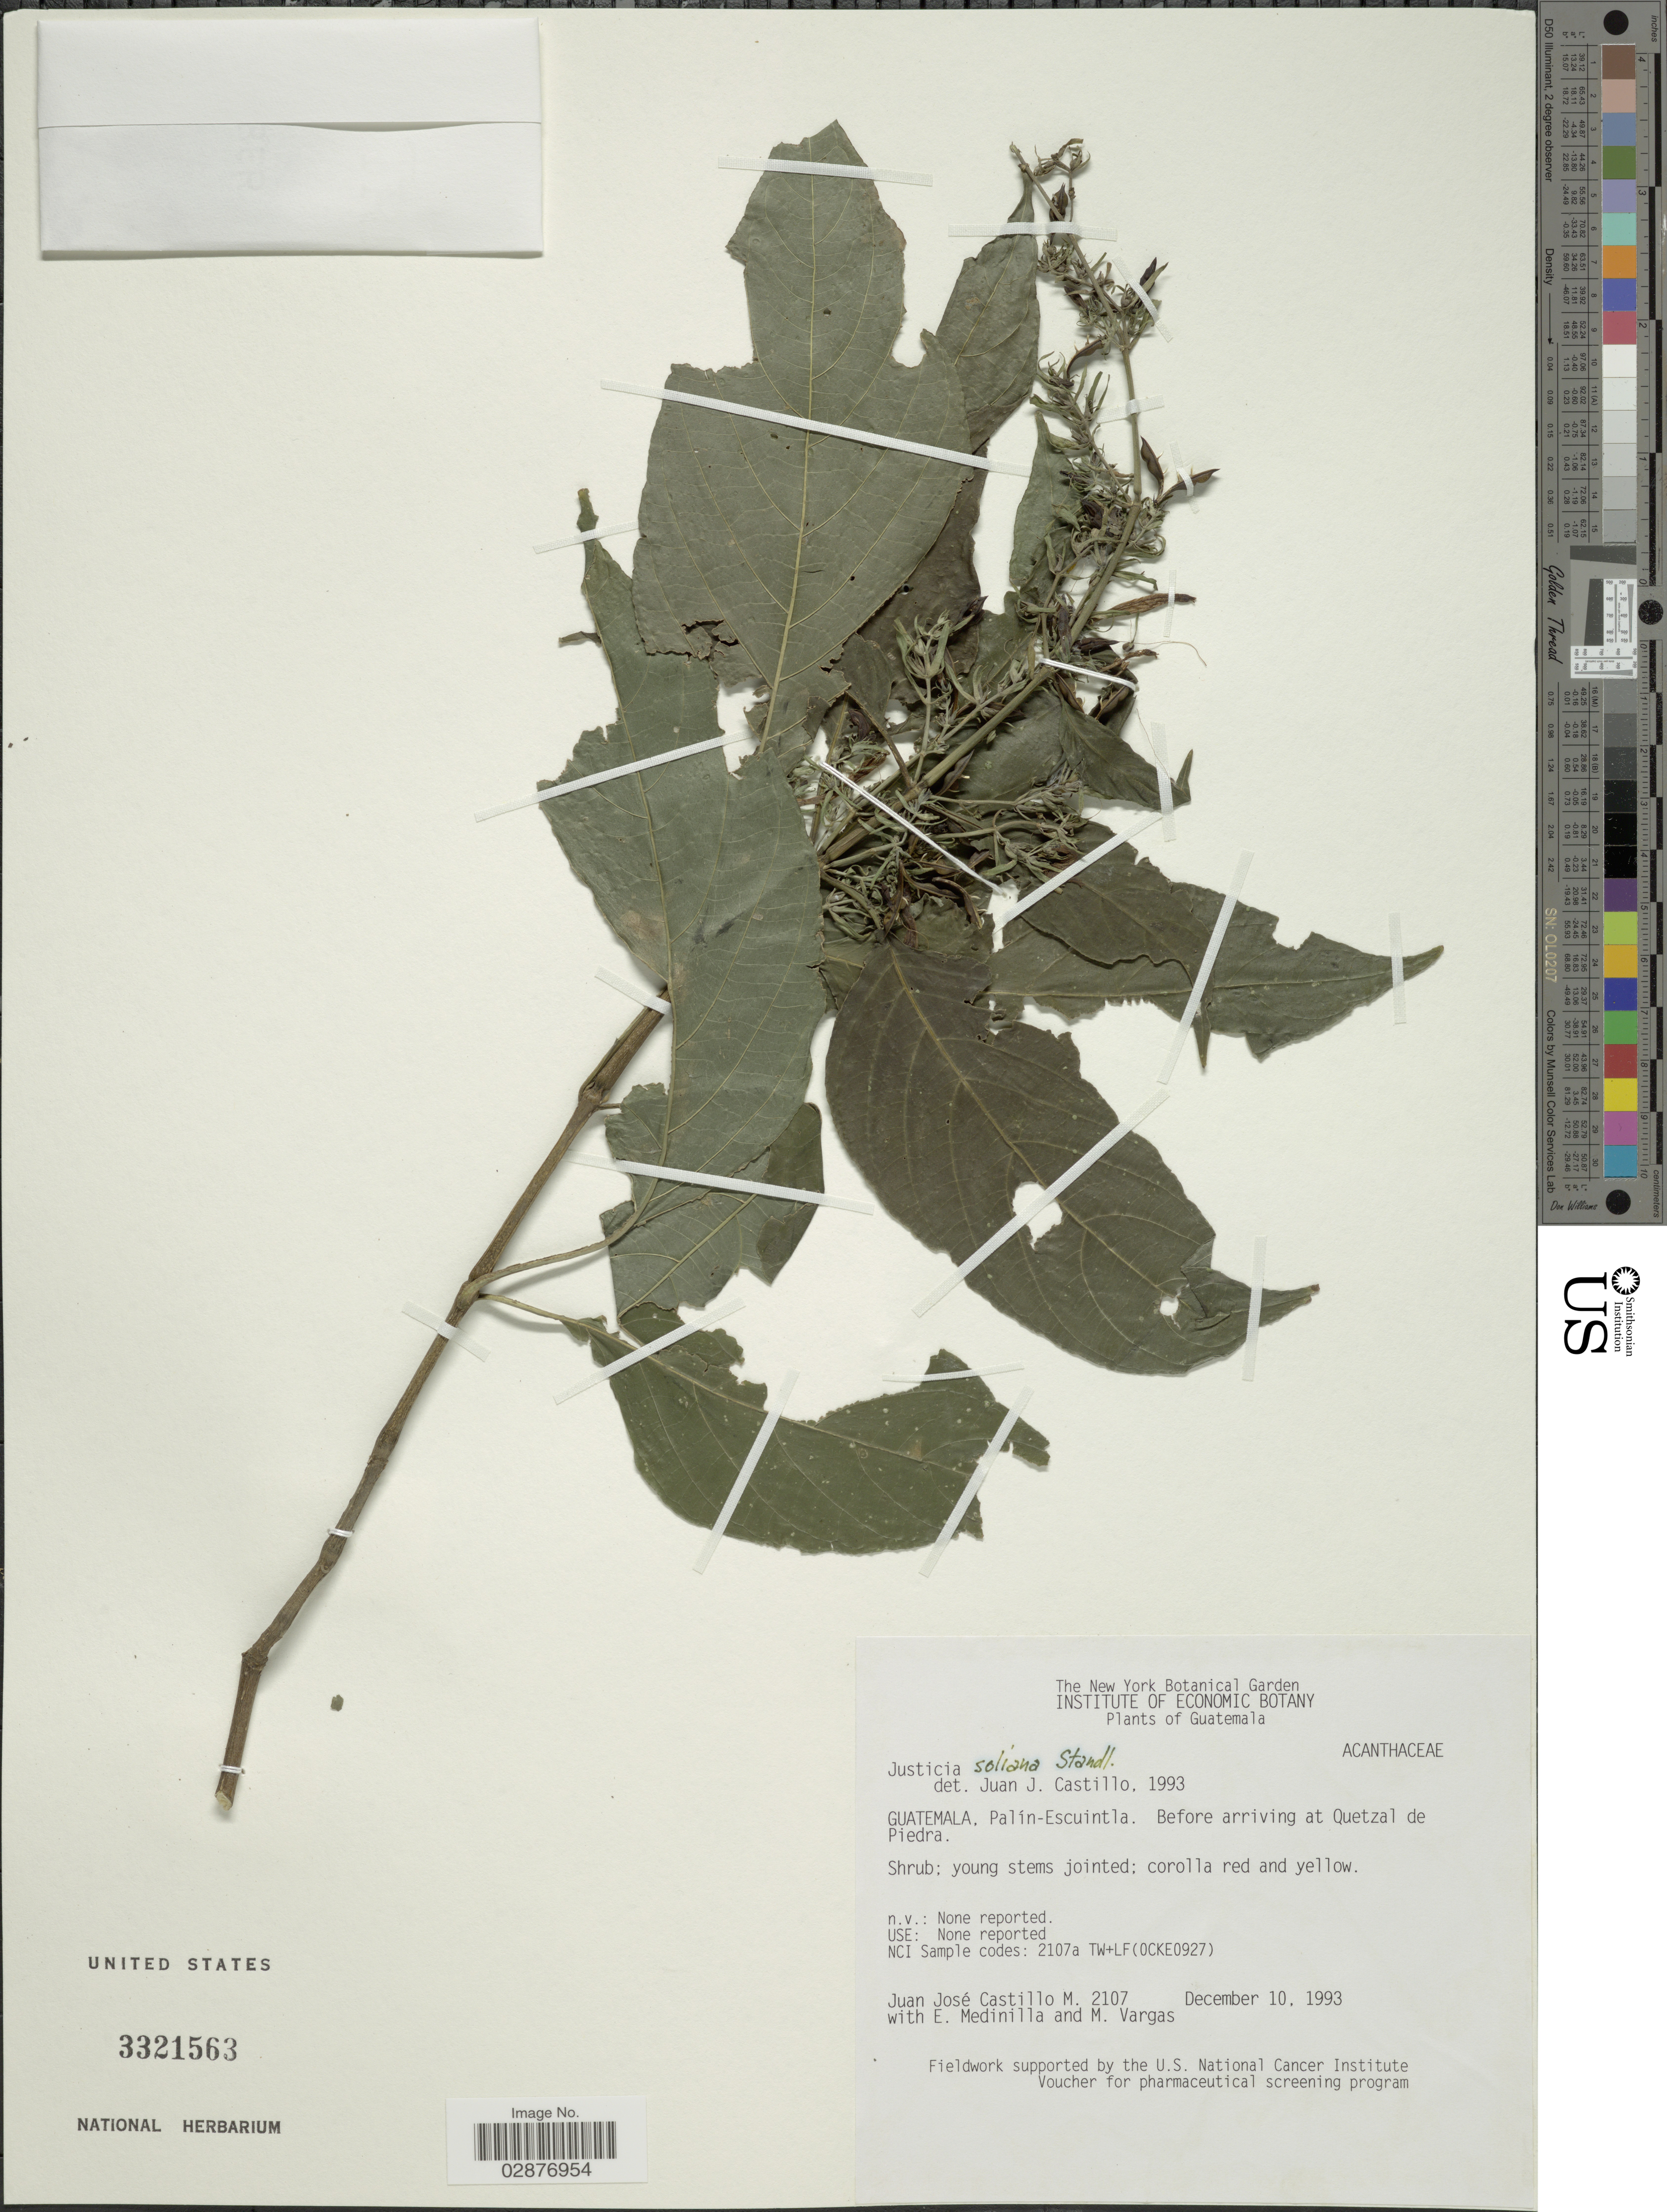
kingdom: Plantae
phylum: Tracheophyta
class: Magnoliopsida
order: Lamiales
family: Acanthaceae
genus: Justicia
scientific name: Justicia soliana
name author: Standl.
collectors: J. Castillo, E. Medinilla & M. Vargas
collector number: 2107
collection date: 1993-12-10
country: Guatemala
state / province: Escuintla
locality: Palín-Escuintla. Before arriving at Quetzal de Piedra.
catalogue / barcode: US 3321563